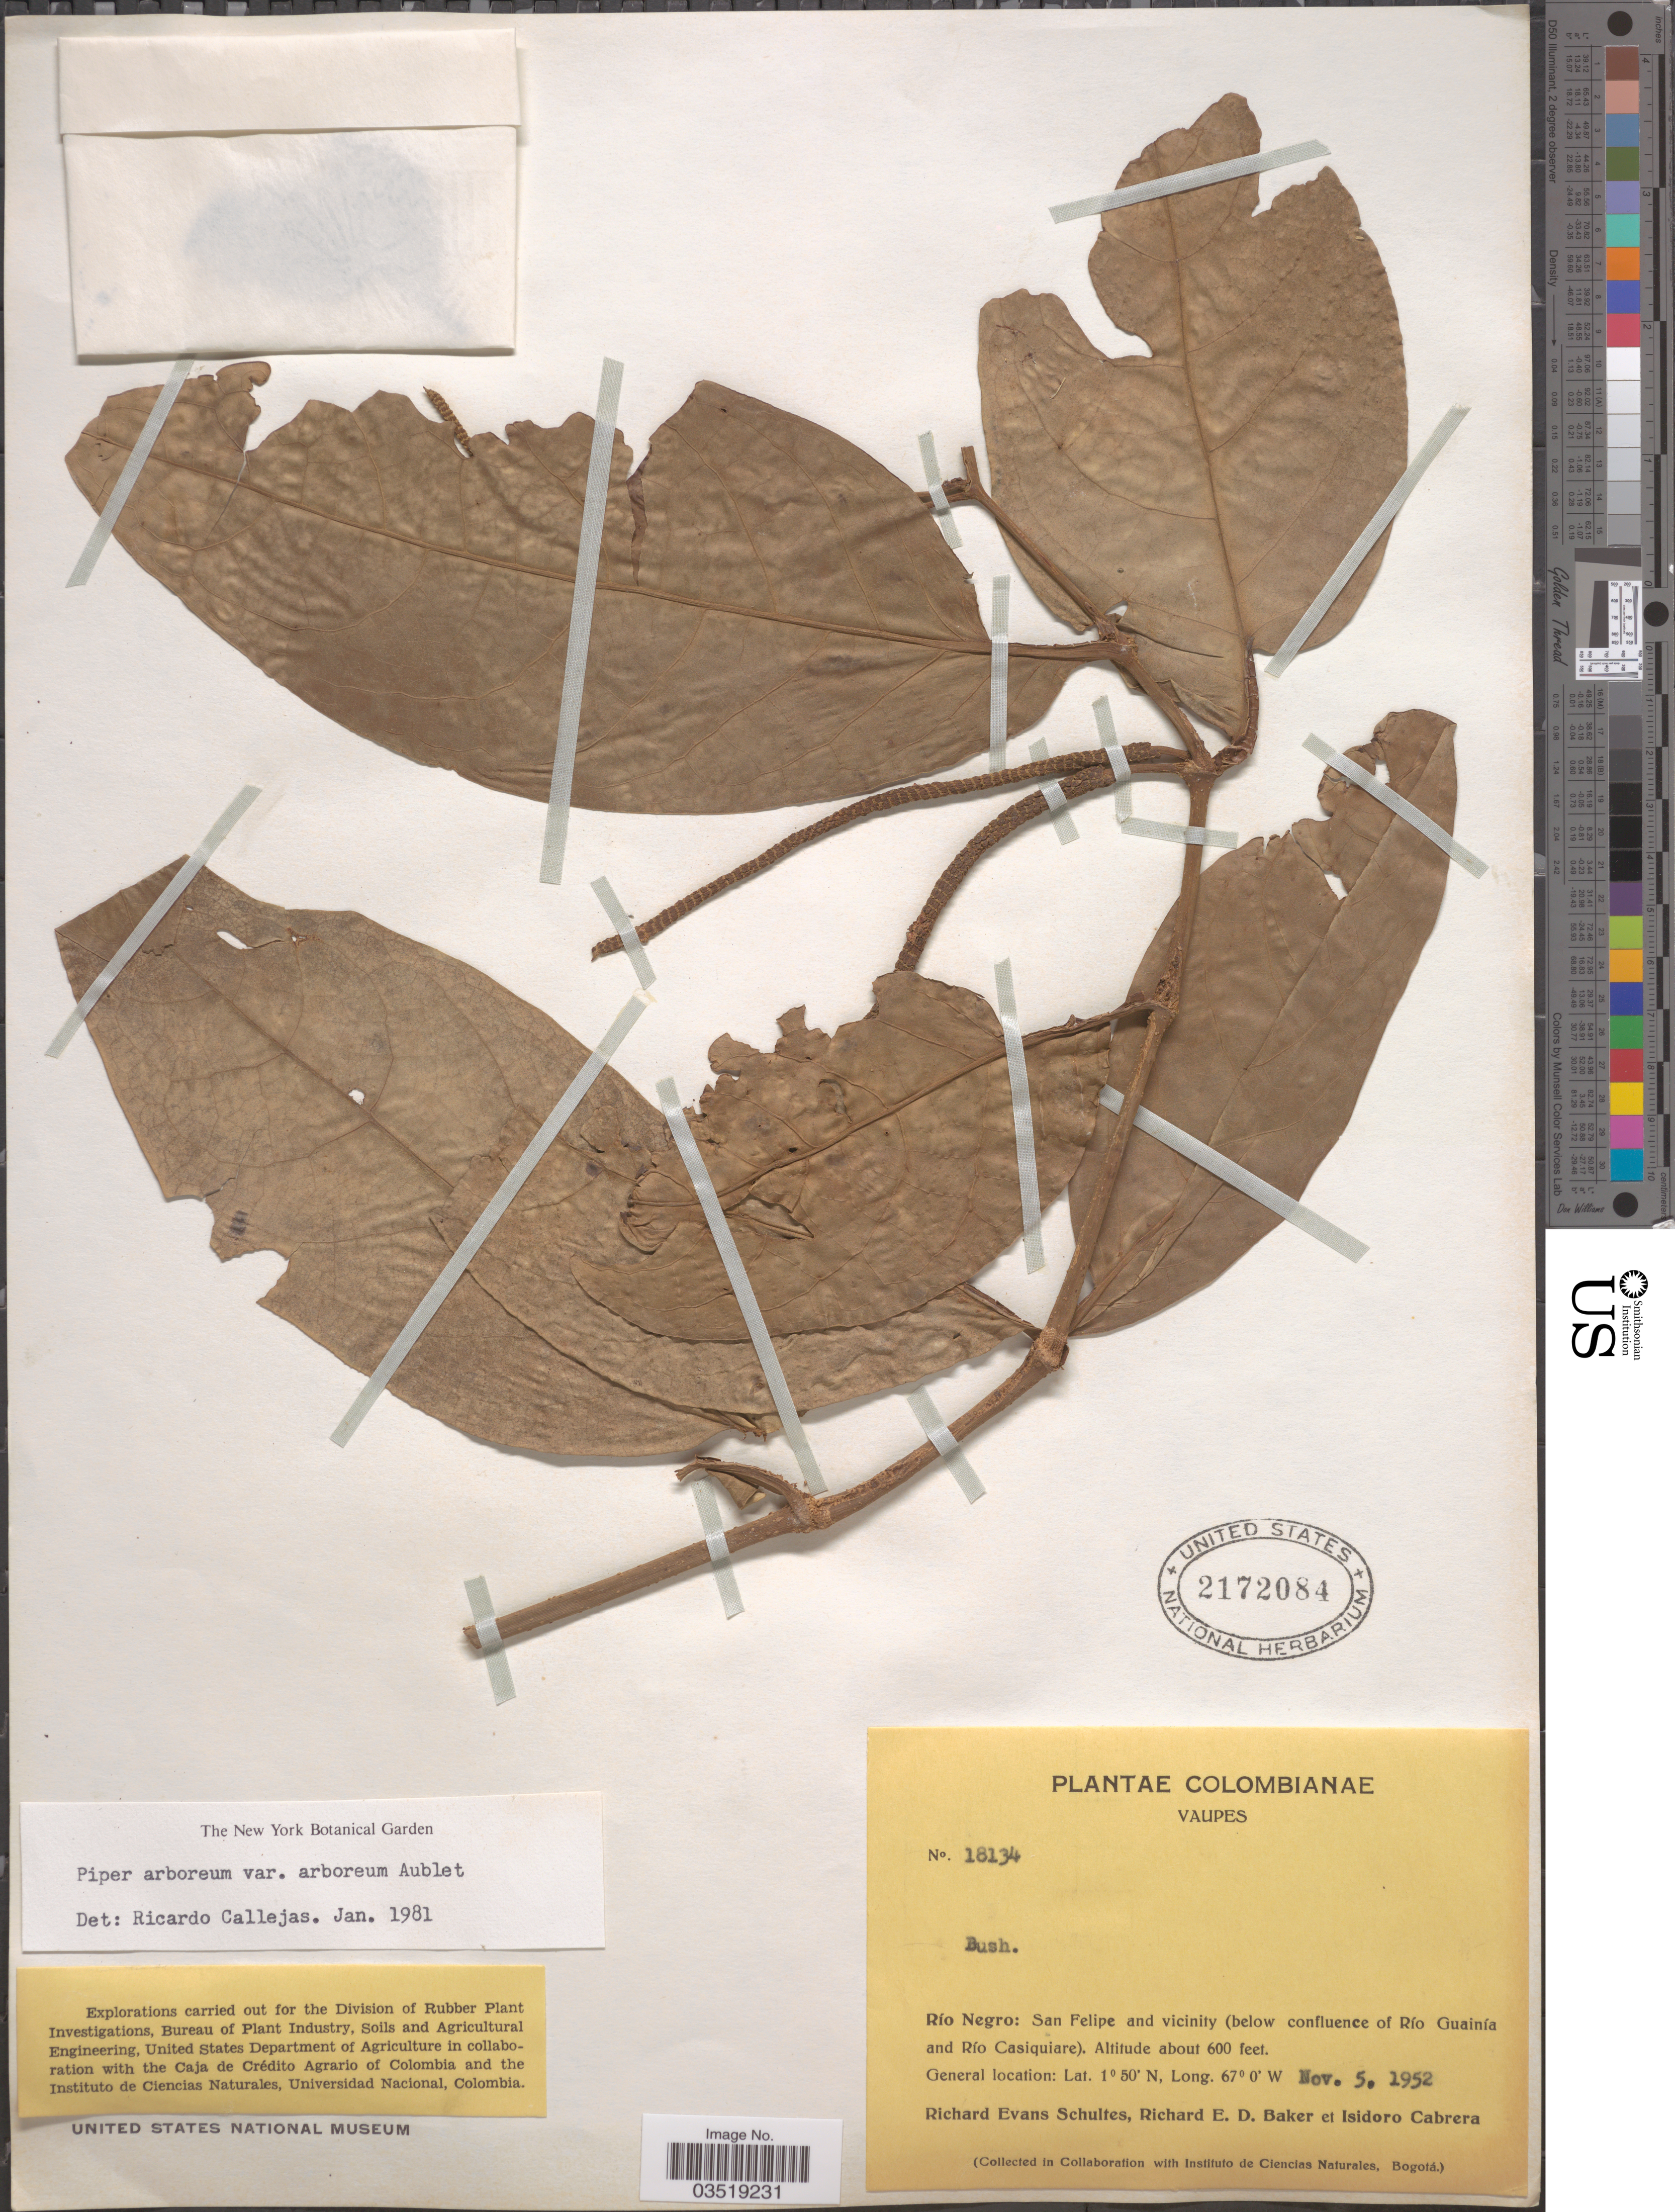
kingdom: Plantae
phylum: Tracheophyta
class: Magnoliopsida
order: Piperales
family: Piperaceae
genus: Piper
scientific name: Piper arboreum var. arboreum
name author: Aubl.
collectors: R. E. Schultes, R. E. D. Baker & I. Cabrera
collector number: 18134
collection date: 1952-11-05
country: Colombia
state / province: Vaupés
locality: Río Negro: San Felipe and vicinity (below confluence of Río Guainía and Río Casiquiare).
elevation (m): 183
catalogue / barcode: US 2172084